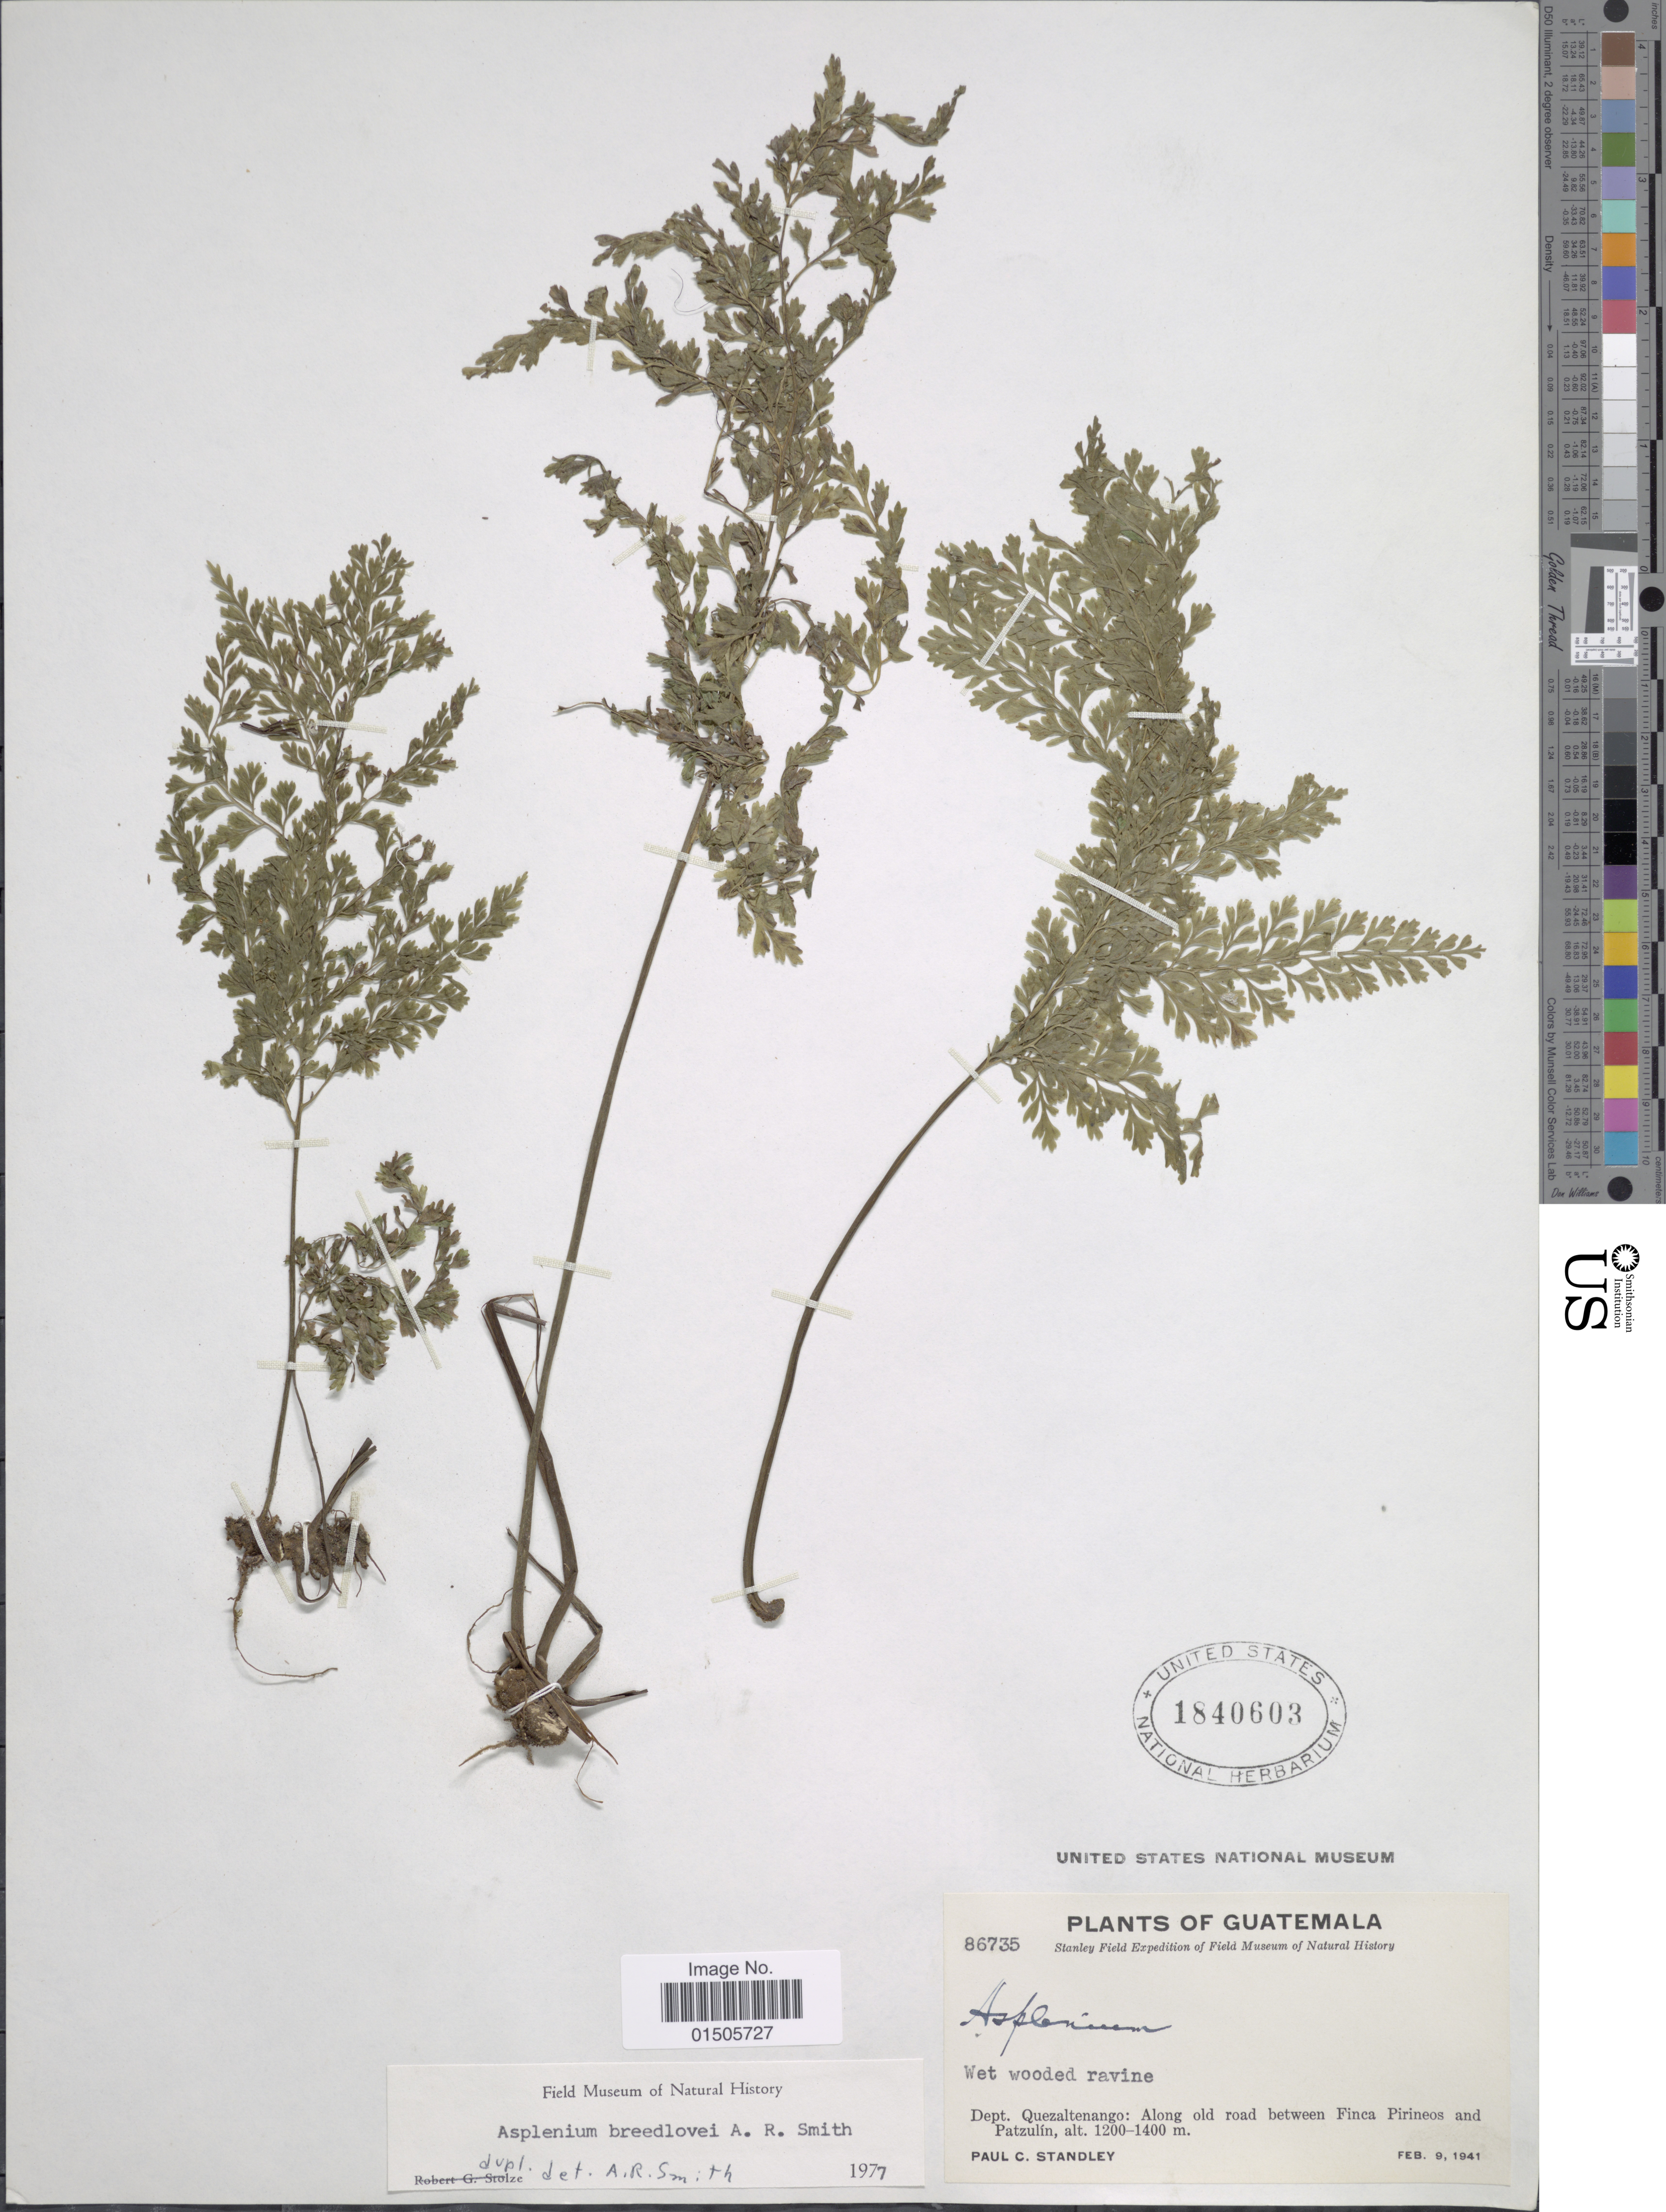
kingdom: Plantae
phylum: Tracheophyta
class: Polypodiopsida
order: Polypodiales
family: Aspleniaceae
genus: Asplenium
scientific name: Asplenium breedlovei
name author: A.R. Sm.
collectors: P. C. Standley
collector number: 86735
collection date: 1941-02-09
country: Guatemala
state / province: Quetzaltenango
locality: Along old road between Finca Pirineos and Patzulin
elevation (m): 1200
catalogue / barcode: US 1840603